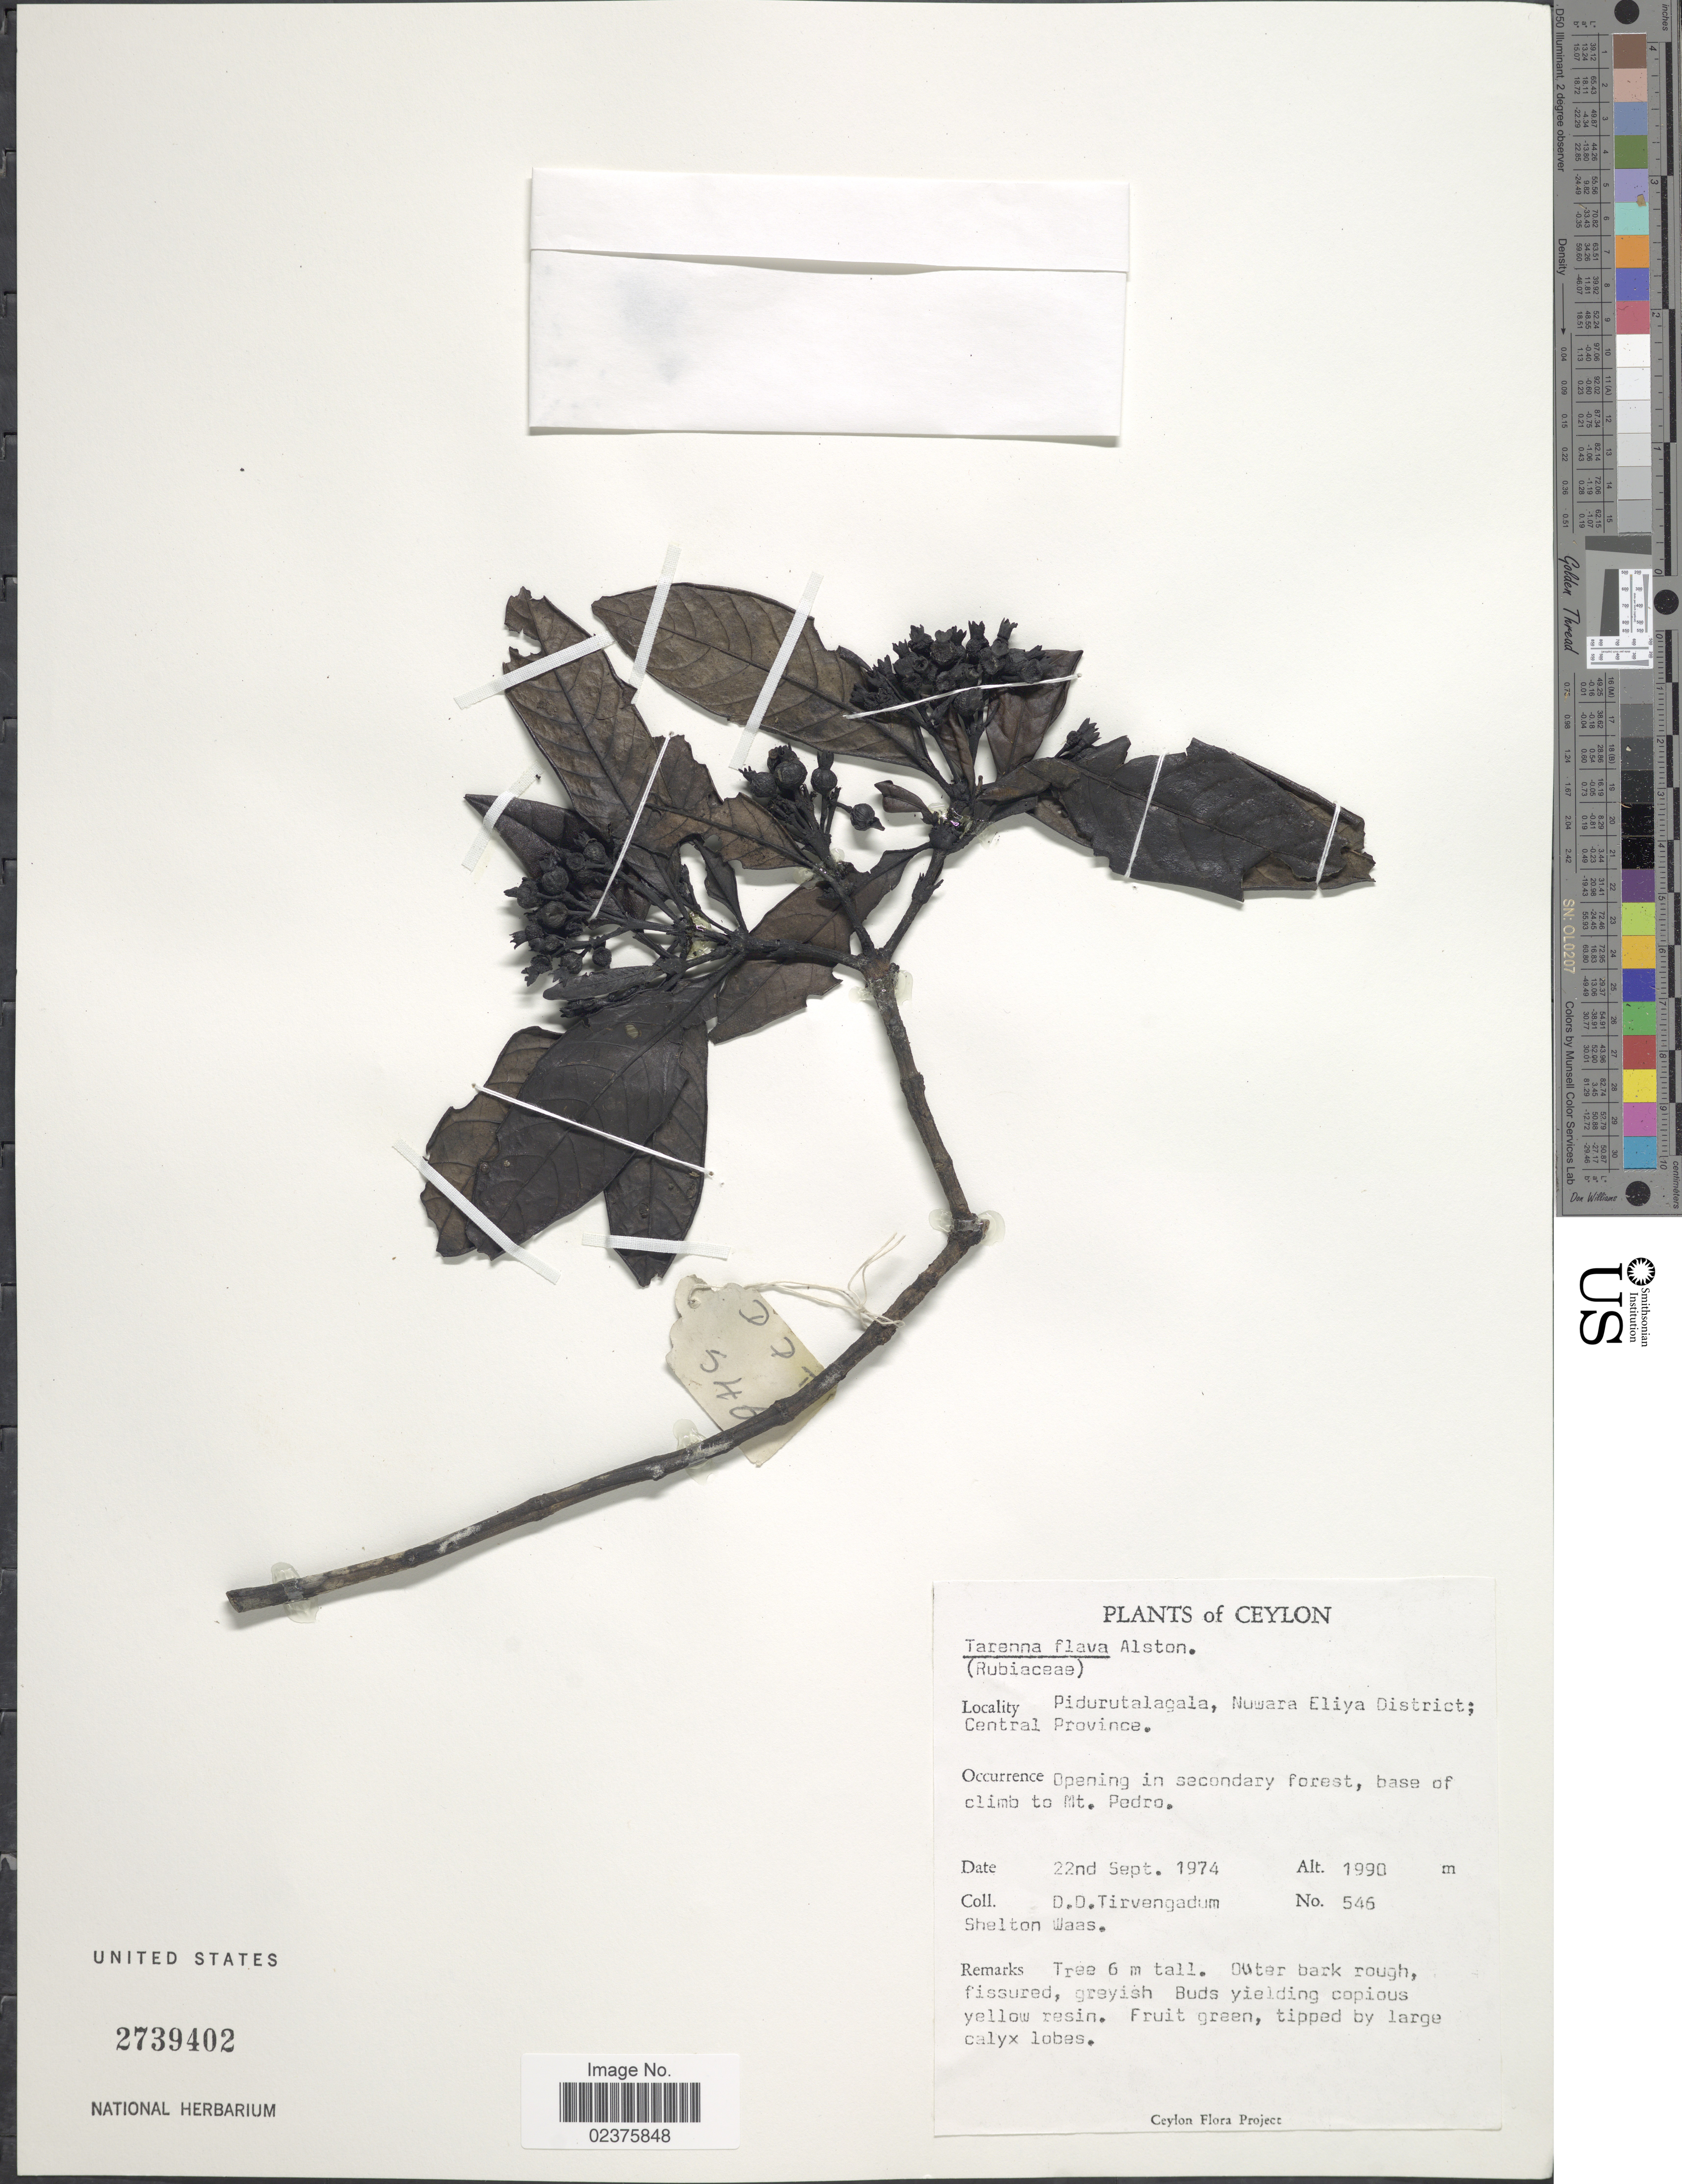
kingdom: Plantae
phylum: Tracheophyta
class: Magnoliopsida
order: Gentianales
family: Rubiaceae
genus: Tarenna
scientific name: Tarenna flava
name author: Alston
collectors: D. Tirvengadum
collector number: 546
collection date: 1974-09-22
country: Sri Lanka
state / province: Central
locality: Ceylon, Pudurutalagala, Nuwara Eliya District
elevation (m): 1990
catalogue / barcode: US 2739402